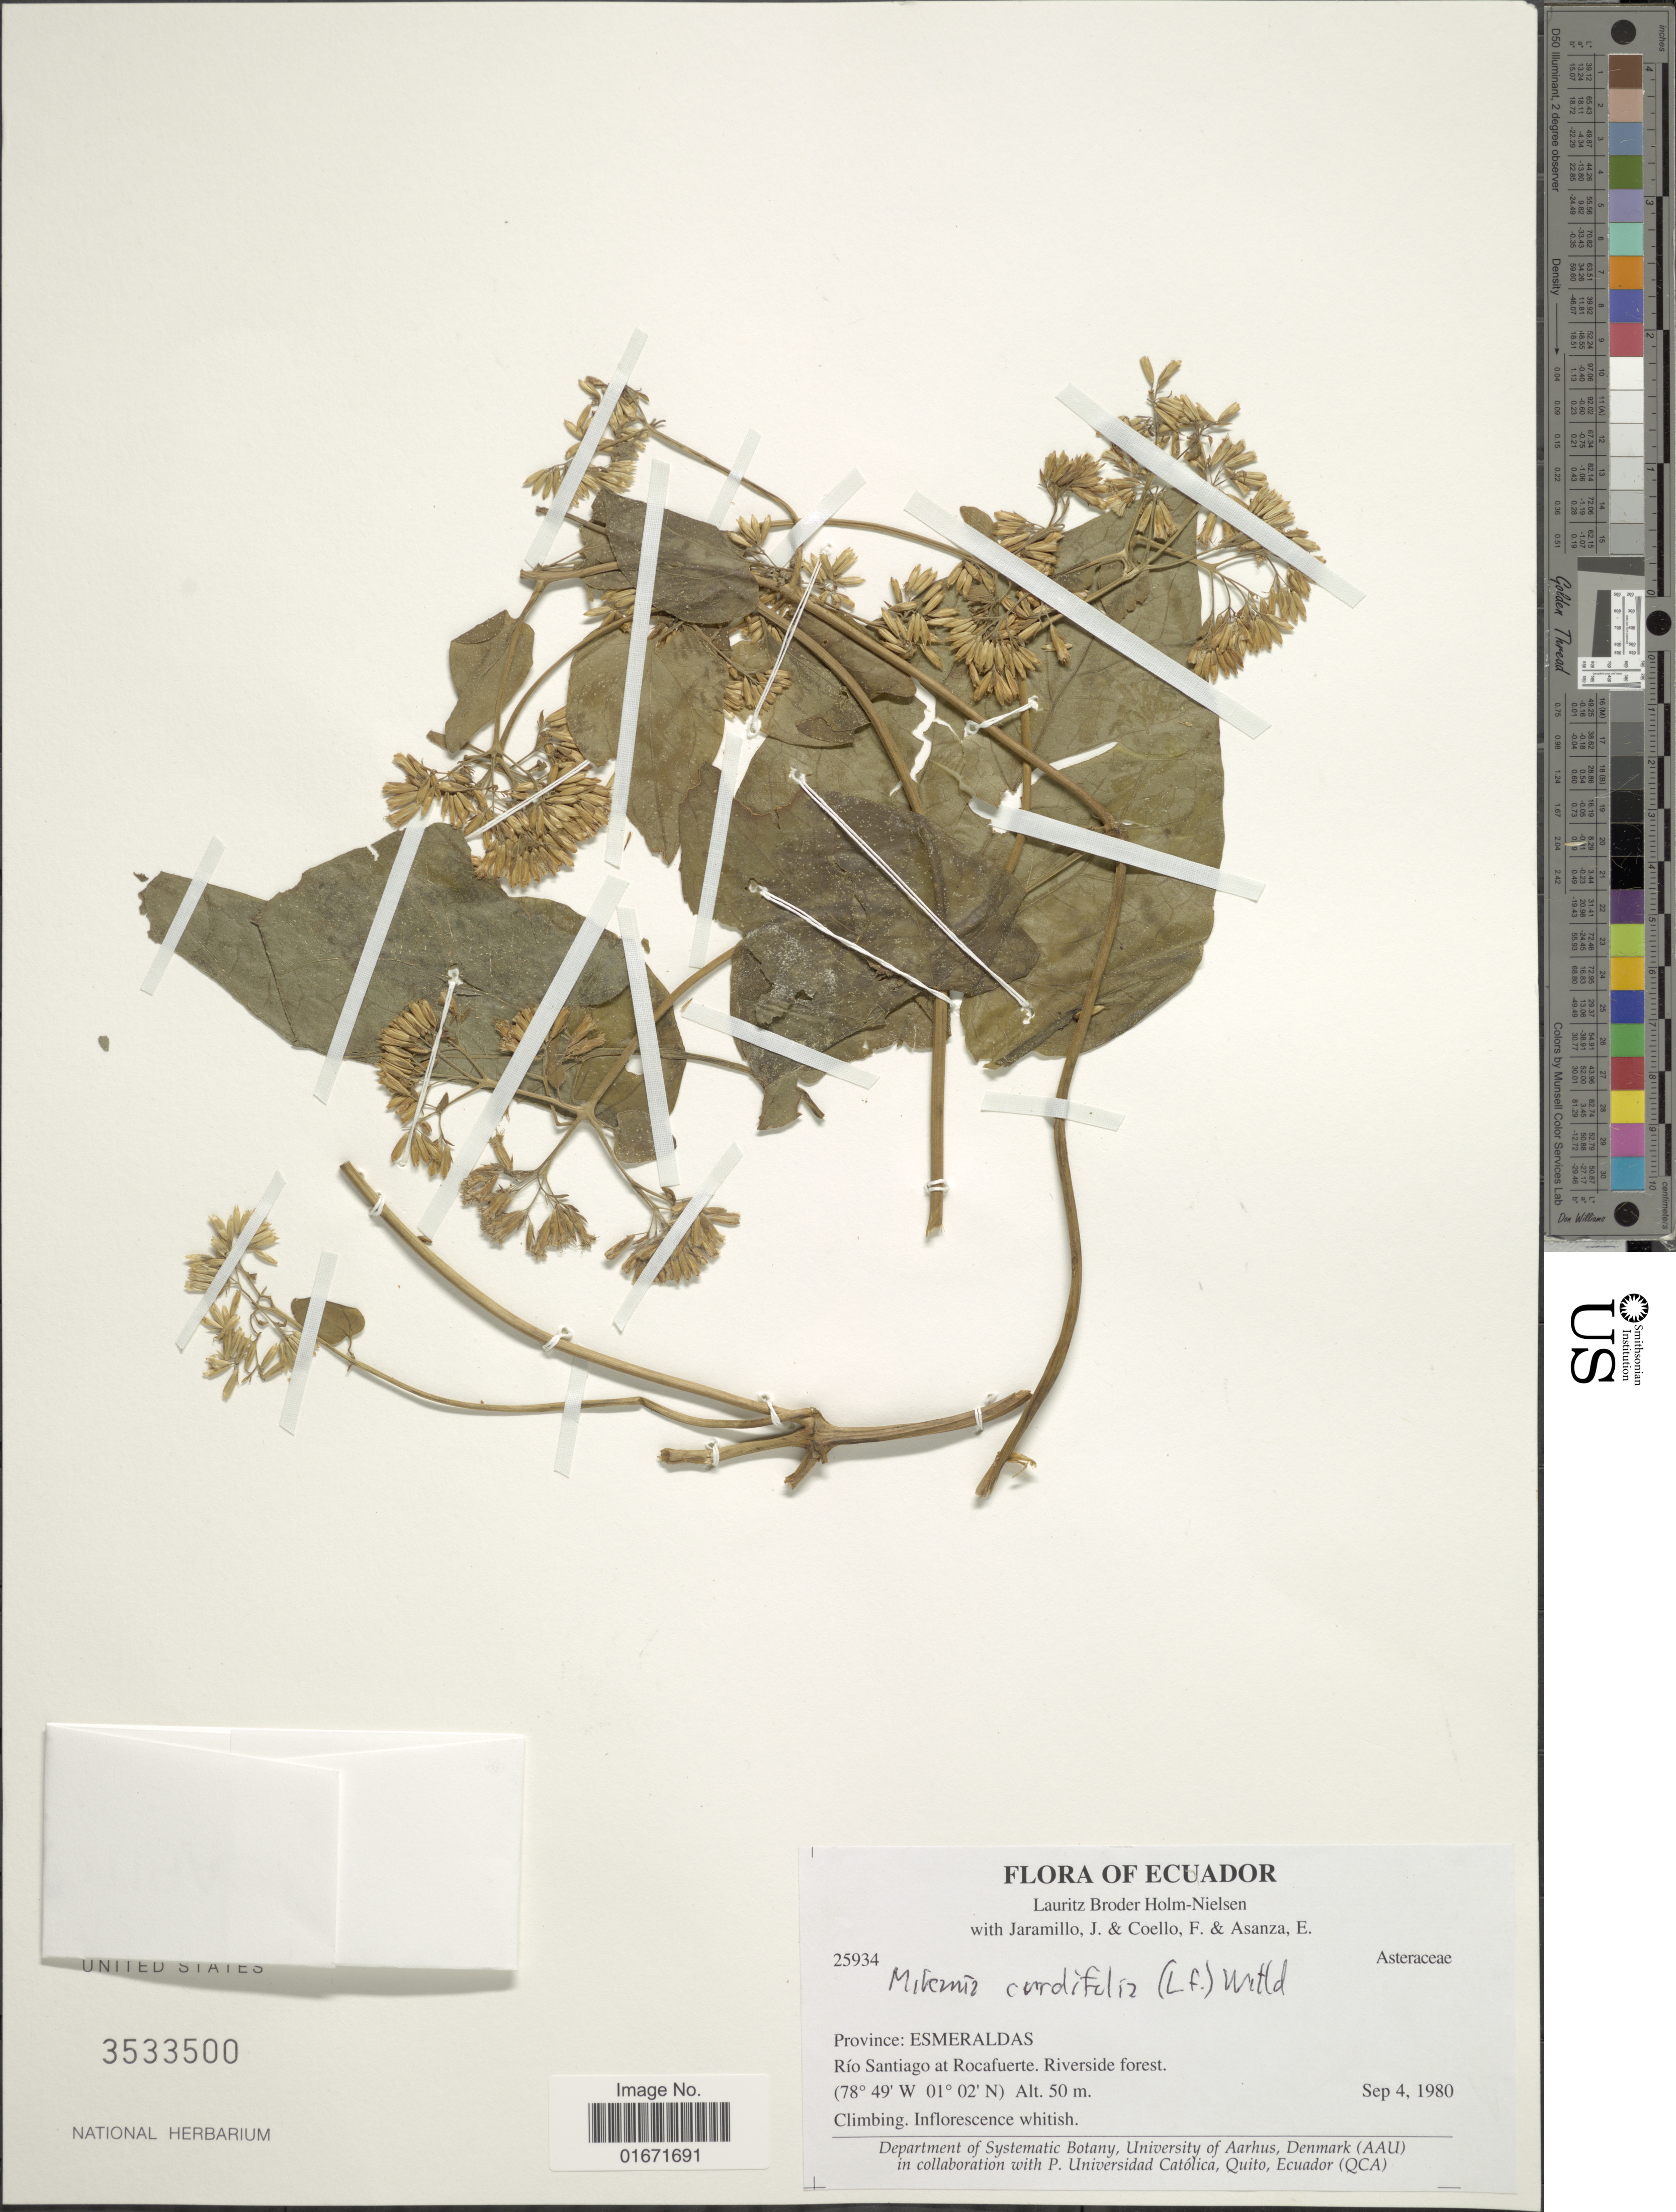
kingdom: Plantae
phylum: Tracheophyta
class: Magnoliopsida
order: Asterales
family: Asteraceae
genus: Mikania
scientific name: Mikania cordifolia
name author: Kunth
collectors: L. B. Holm-Nielsen, J. Jaramillo, F. Coello & E. Asanza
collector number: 25934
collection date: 1980-09-04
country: Ecuador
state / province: Esmeraldas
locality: Province: Esmeraldas. Río Santiago at Rocafuerte. Riverside forest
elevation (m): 50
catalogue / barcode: US 3533500